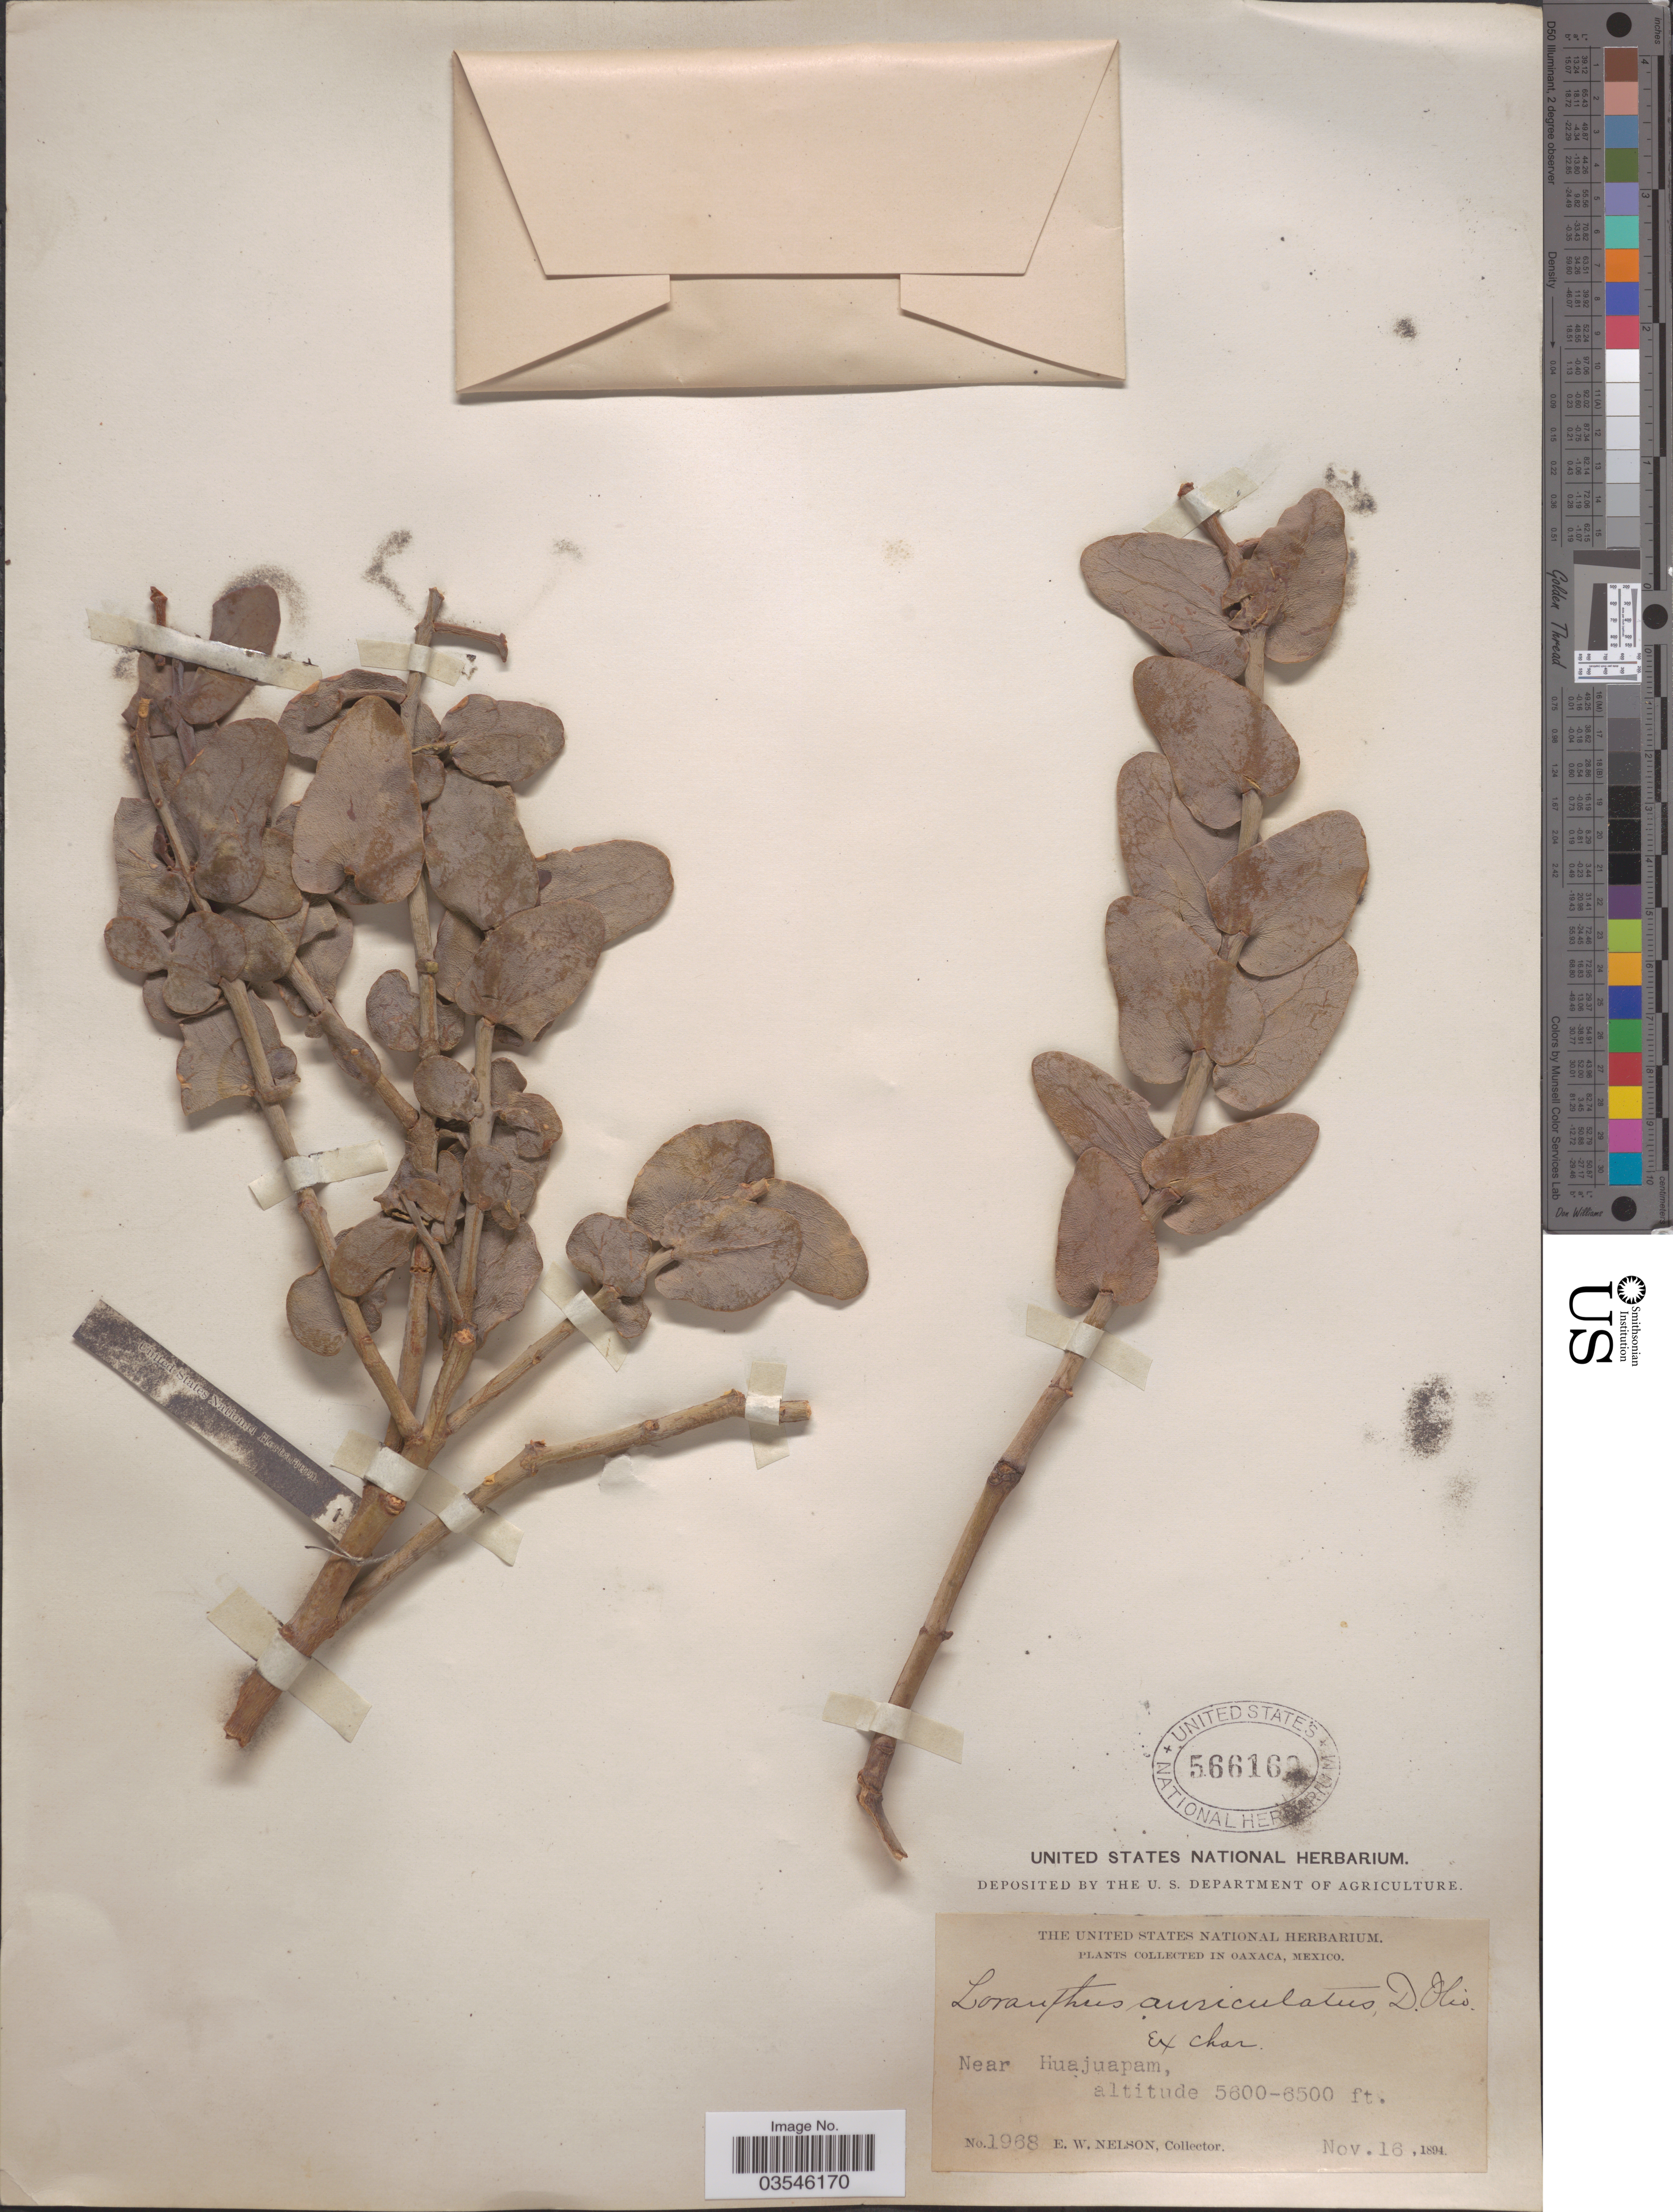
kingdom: Plantae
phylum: Tracheophyta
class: Magnoliopsida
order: Santalales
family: Loranthaceae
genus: Psittacanthus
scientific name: Psittacanthus auriculatus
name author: (Oliv.) Eichler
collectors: E. W. Nelson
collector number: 1968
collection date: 1894-11-16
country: Mexico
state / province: Oaxaca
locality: Near Huajuapam.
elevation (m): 1707